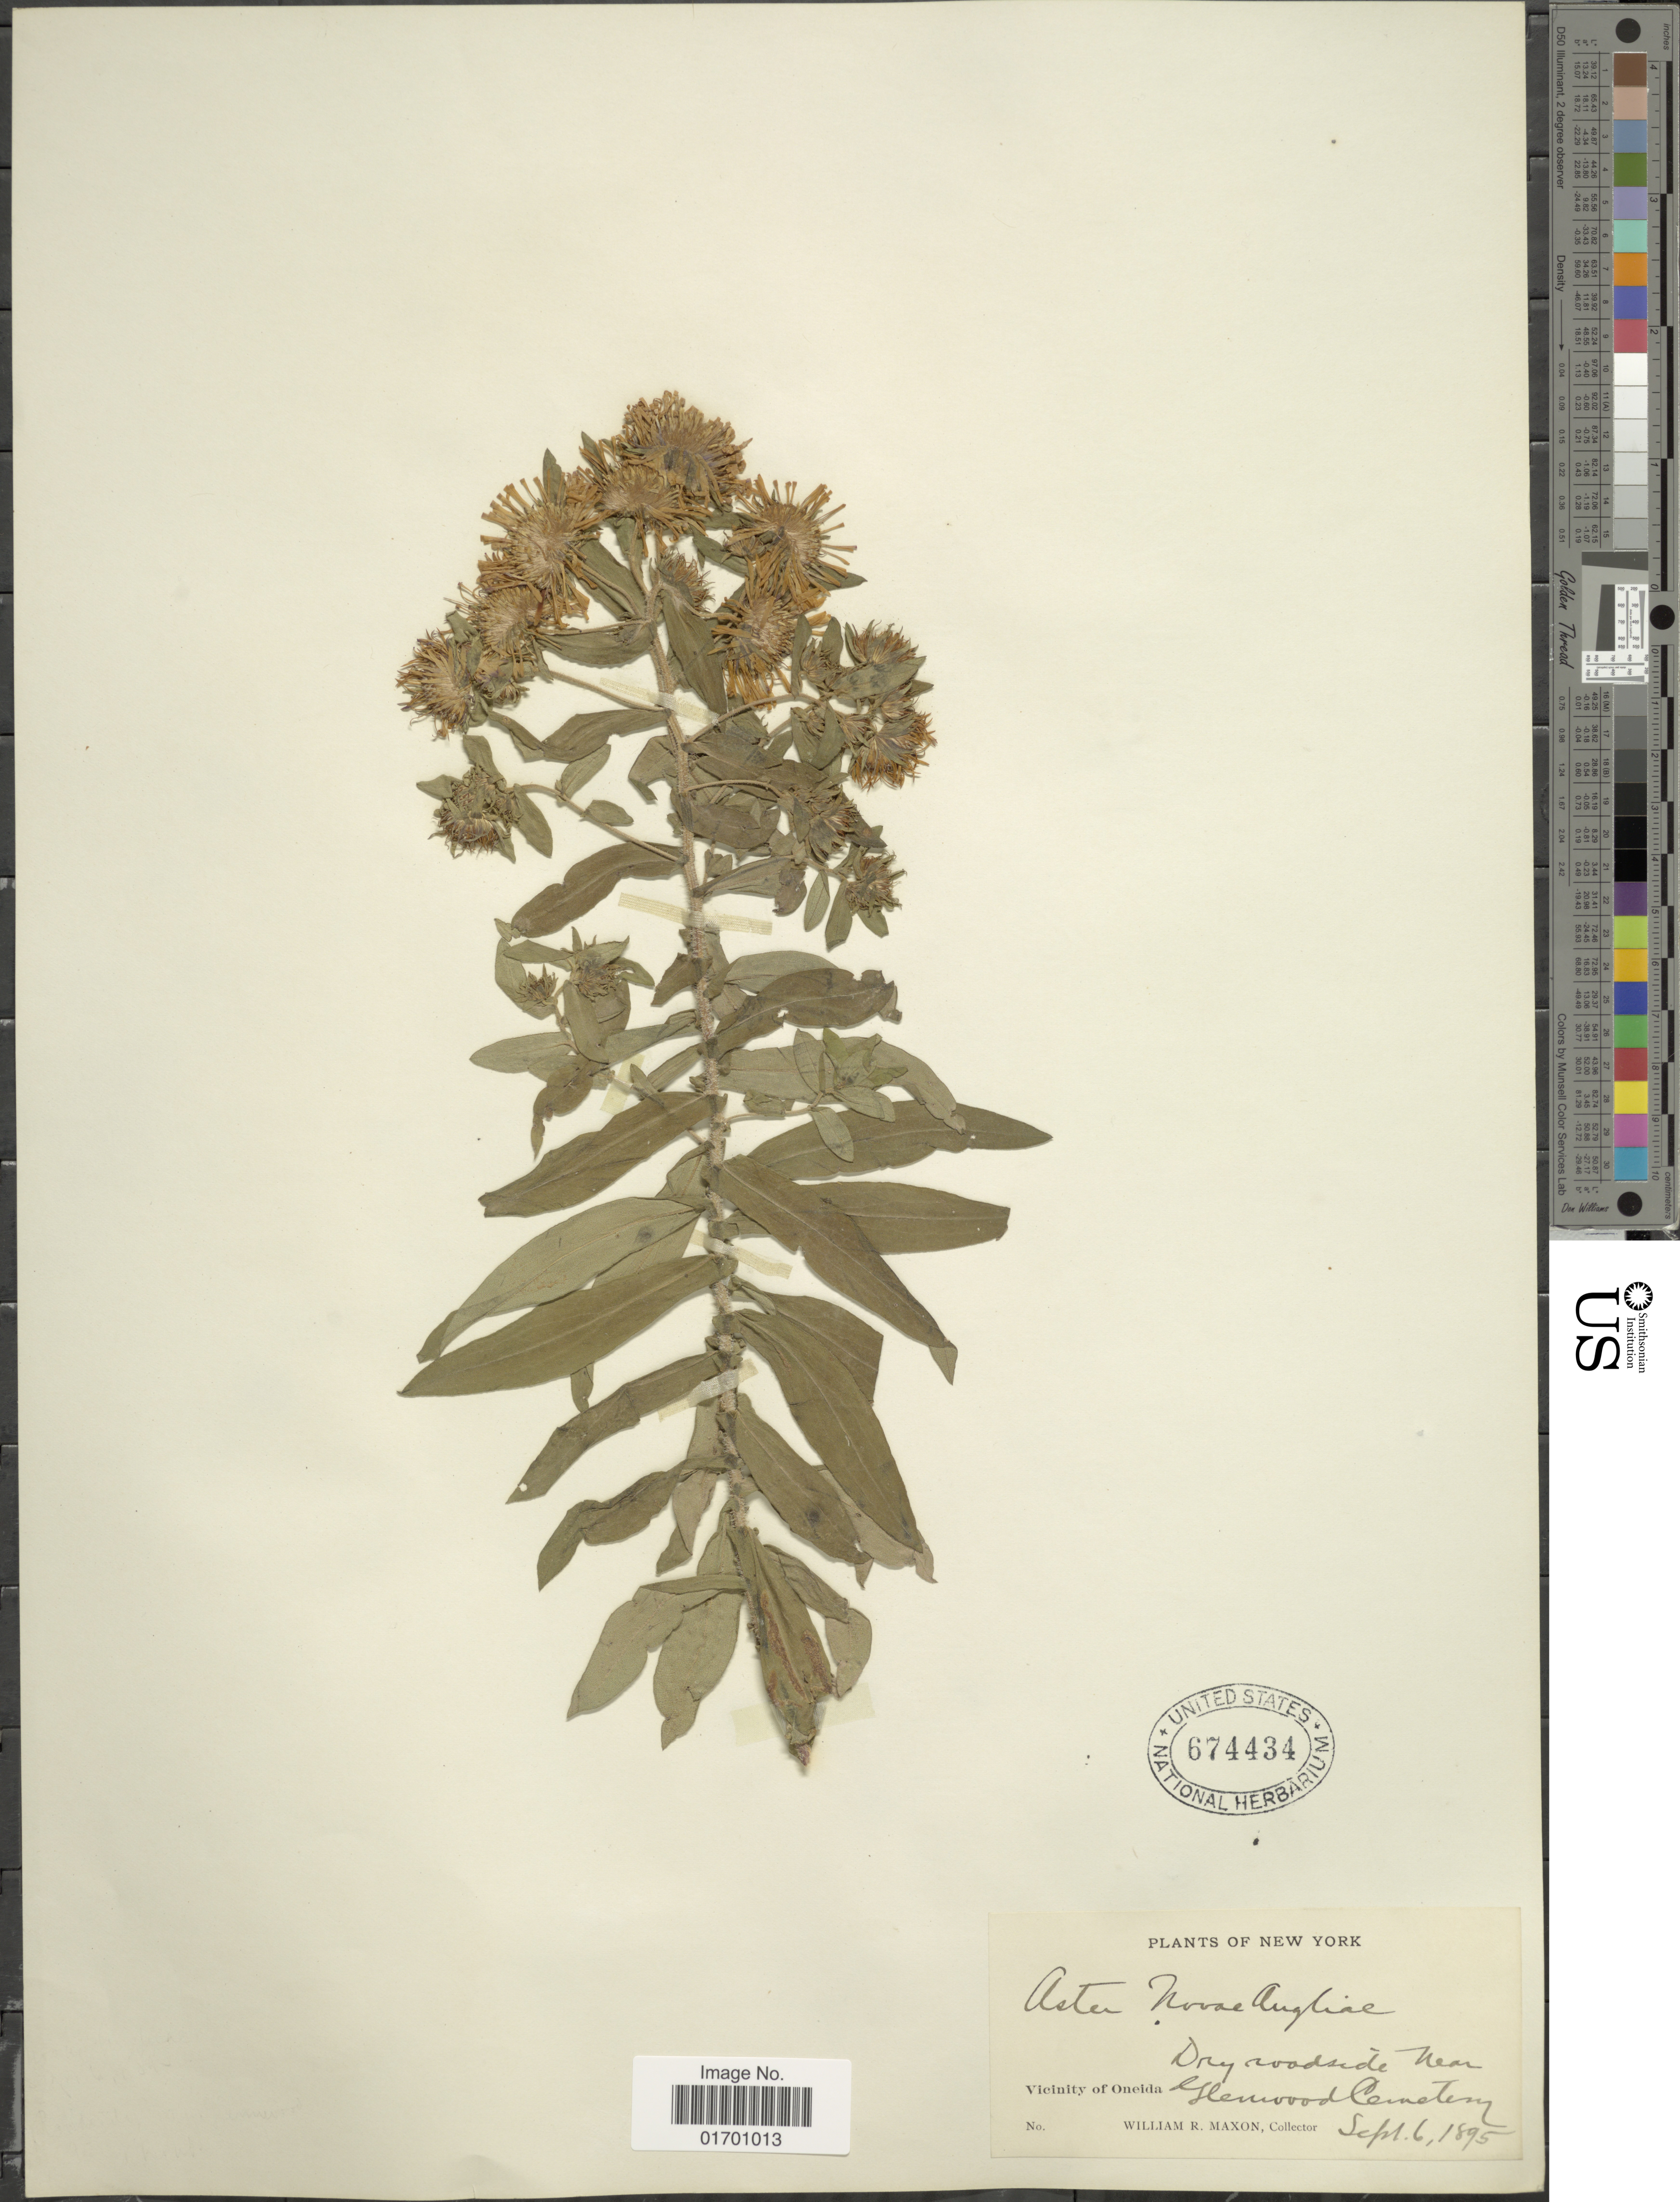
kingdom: Plantae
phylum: Tracheophyta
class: Magnoliopsida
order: Asterales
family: Asteraceae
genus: Symphyotrichum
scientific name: Symphyotrichum novae-angliae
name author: (L.) G.L. Nesom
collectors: W. R. Maxon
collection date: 1895-09-06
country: United States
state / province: New York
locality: Vicinity of Oneida, dry roadside near Glenwood Cemetery.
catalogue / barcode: US 674434